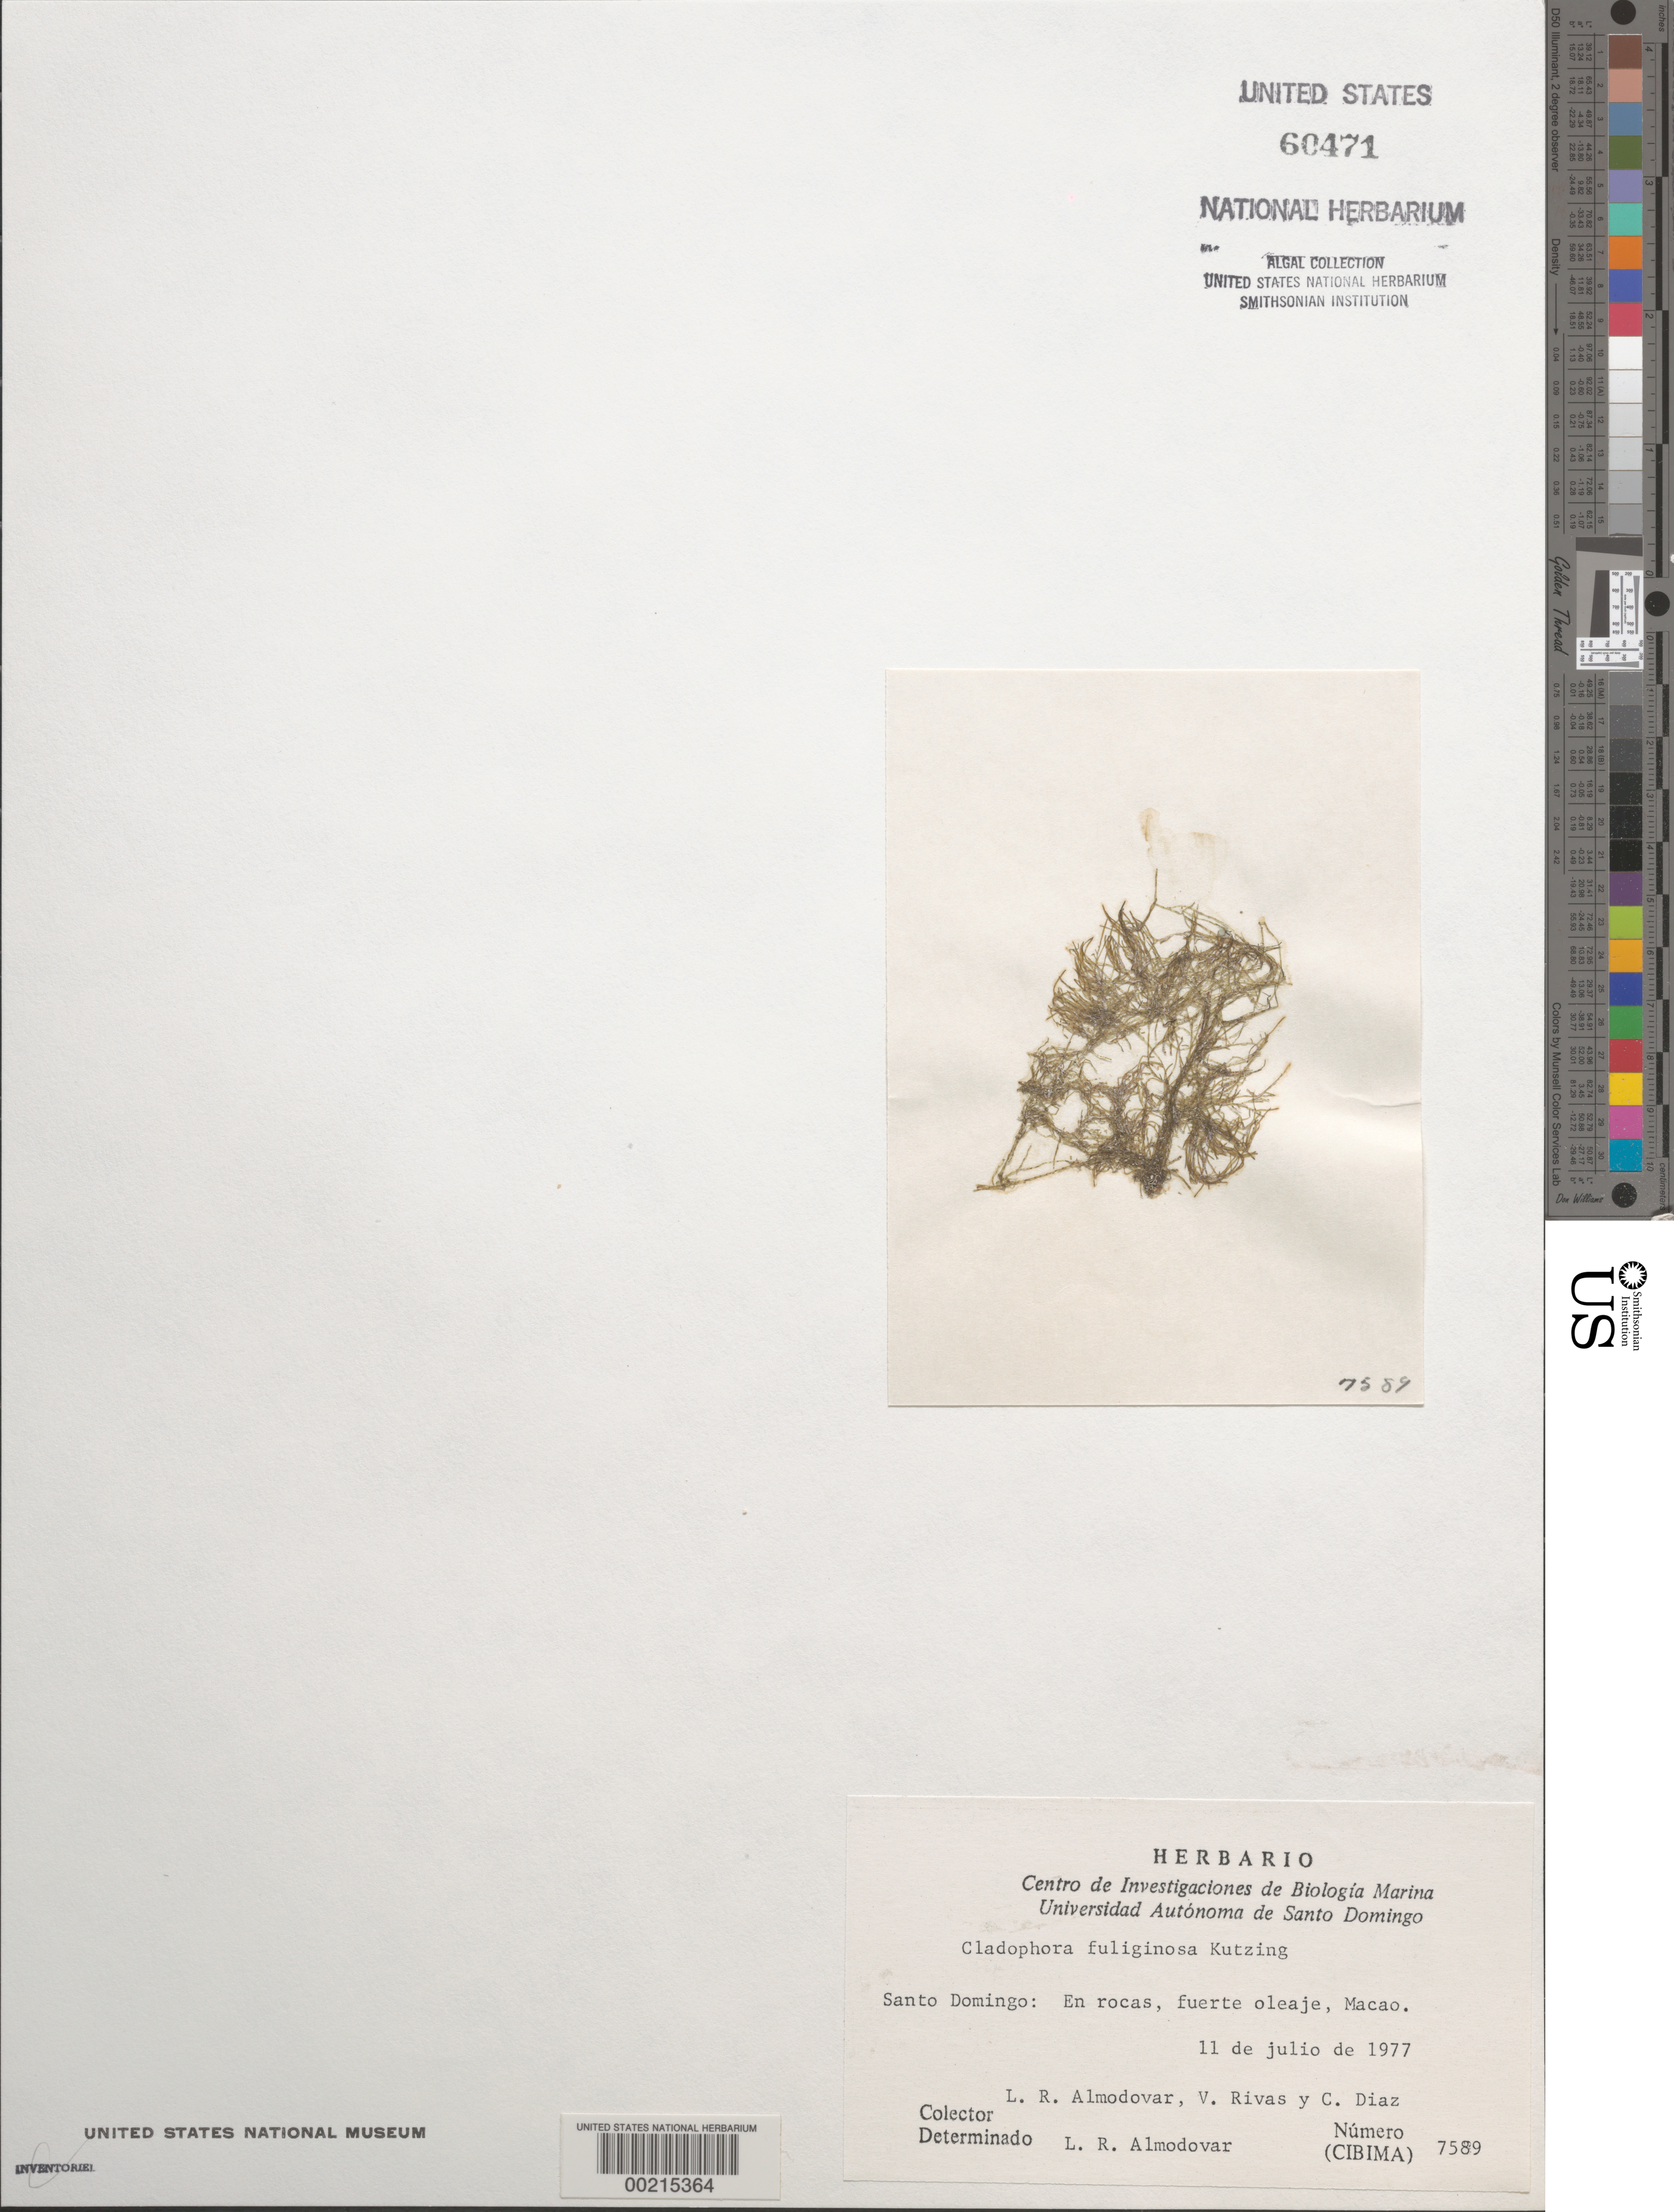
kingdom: Plantae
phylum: Chlorophyta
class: Ulvophyceae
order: Cladophorales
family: Cladophoraceae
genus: Cladophora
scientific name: Cladophora fuliginosa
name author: Kütz.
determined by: Almodovar, L. R.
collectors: L. Almodovar, V. Rivas & C. Díaz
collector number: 7589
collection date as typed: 11 Jul 1977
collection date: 1977-07-11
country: Dominican Republic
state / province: La Altagracía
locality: Macao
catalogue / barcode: US 60471